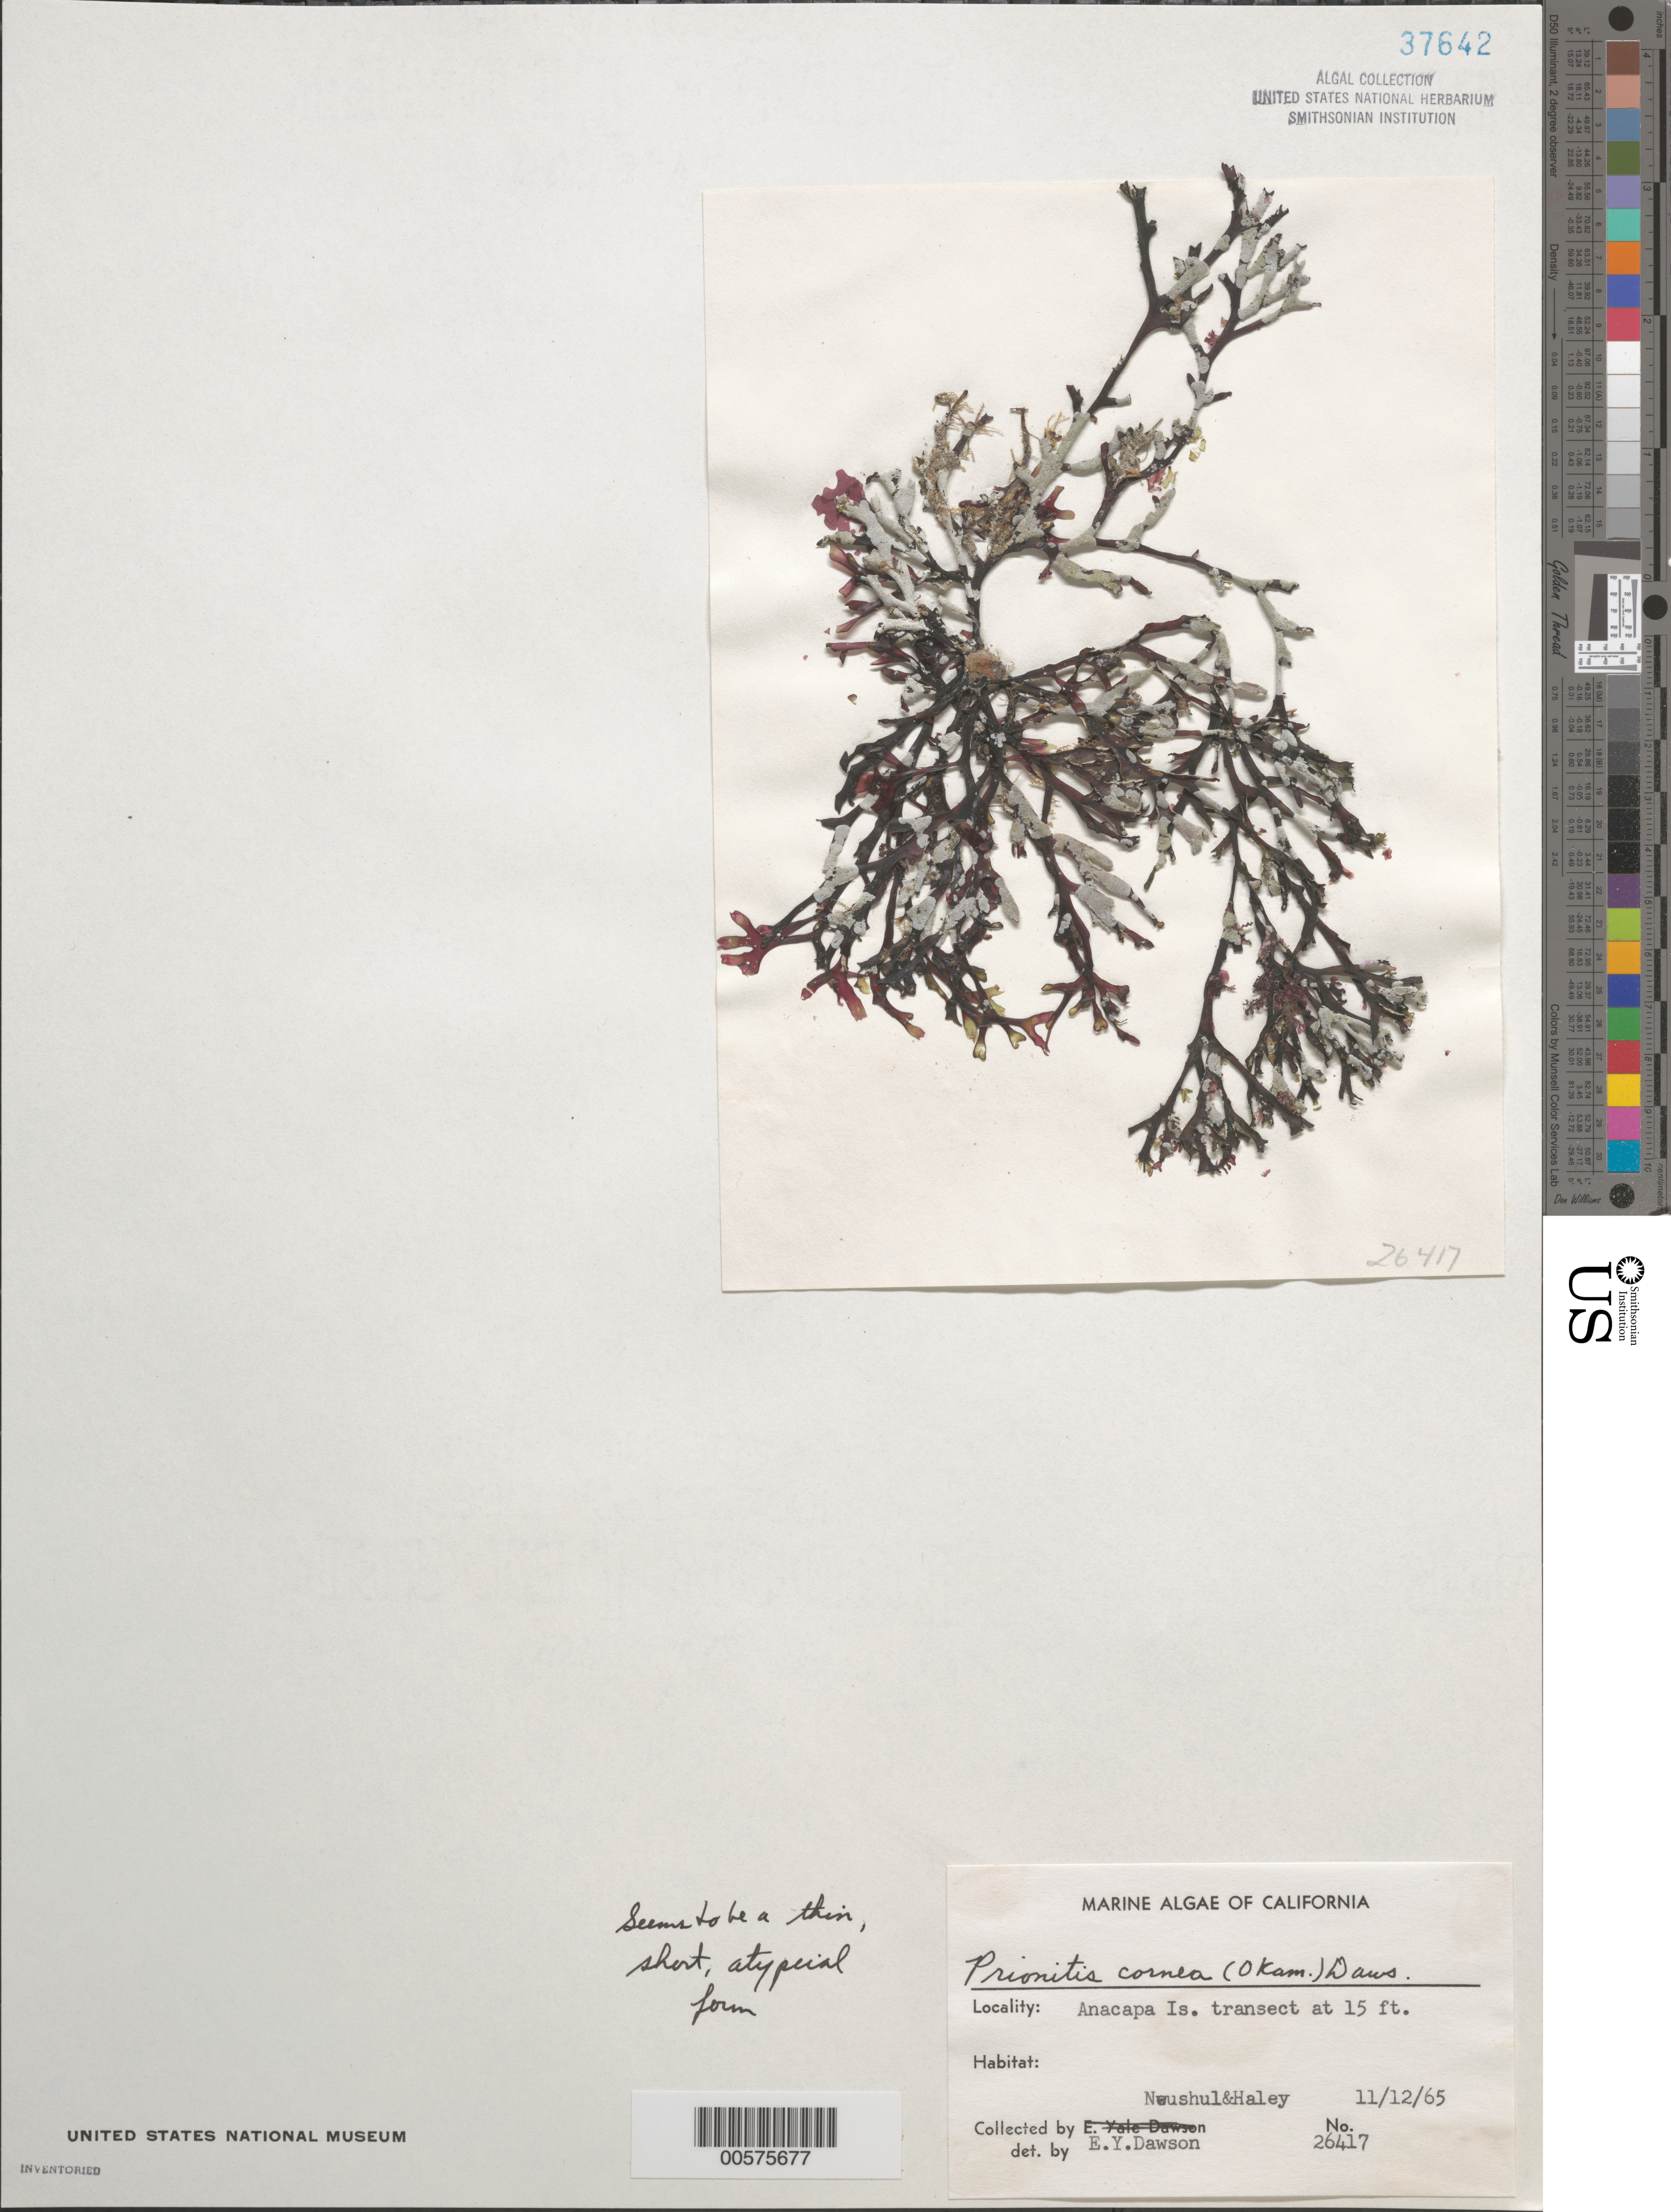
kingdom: Plantae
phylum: Rhodophyta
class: Florideophyceae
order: Halymeniales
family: Halymeniaceae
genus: Grateloupia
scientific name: Grateloupia cornea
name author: Okamura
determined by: Algae name updating Project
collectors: M. Neushul & B. Haley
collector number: EYD 26417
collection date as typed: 12 Nov 1965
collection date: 1965-11-12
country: United States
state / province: California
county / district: Ventura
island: Anacapa Island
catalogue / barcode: US 37642